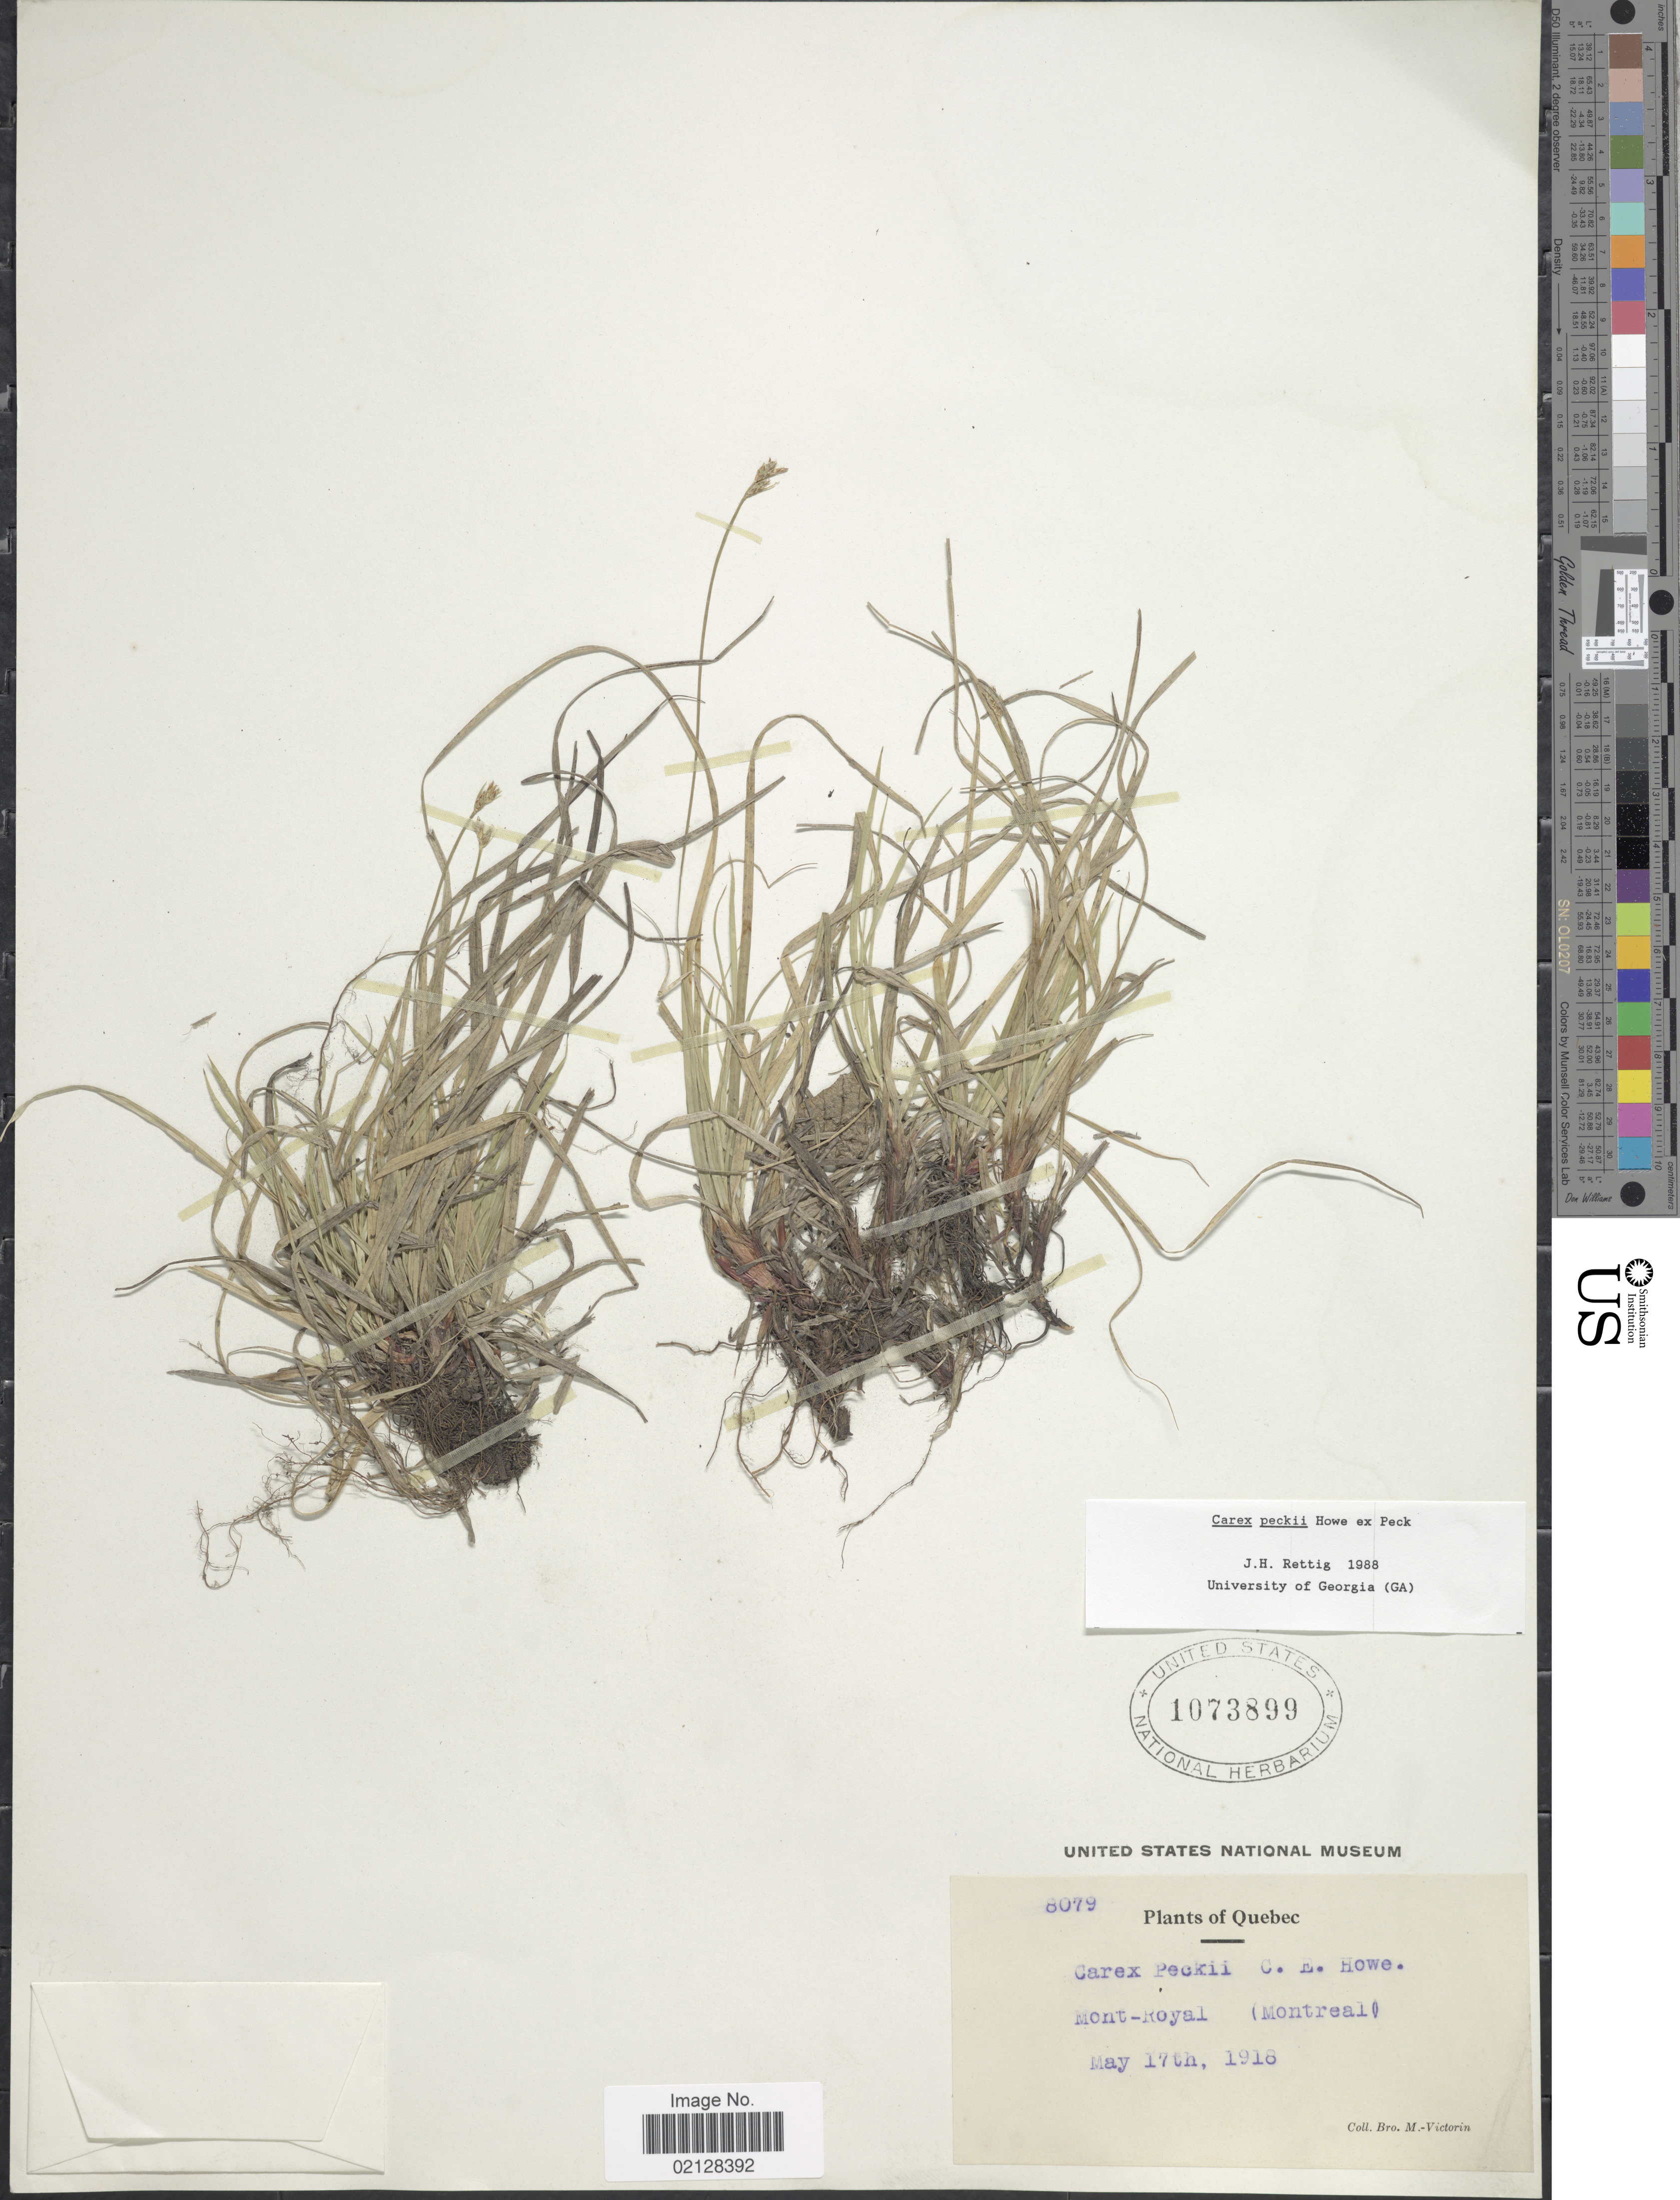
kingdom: Plantae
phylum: Tracheophyta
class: Liliopsida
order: Poales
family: Cyperaceae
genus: Carex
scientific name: Carex peckii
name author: Howe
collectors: Fr. Marie-Victorin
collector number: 8079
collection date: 1918-05-17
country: Canada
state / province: Quebec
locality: Mont-Royal (Montreal)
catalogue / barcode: US 1073899